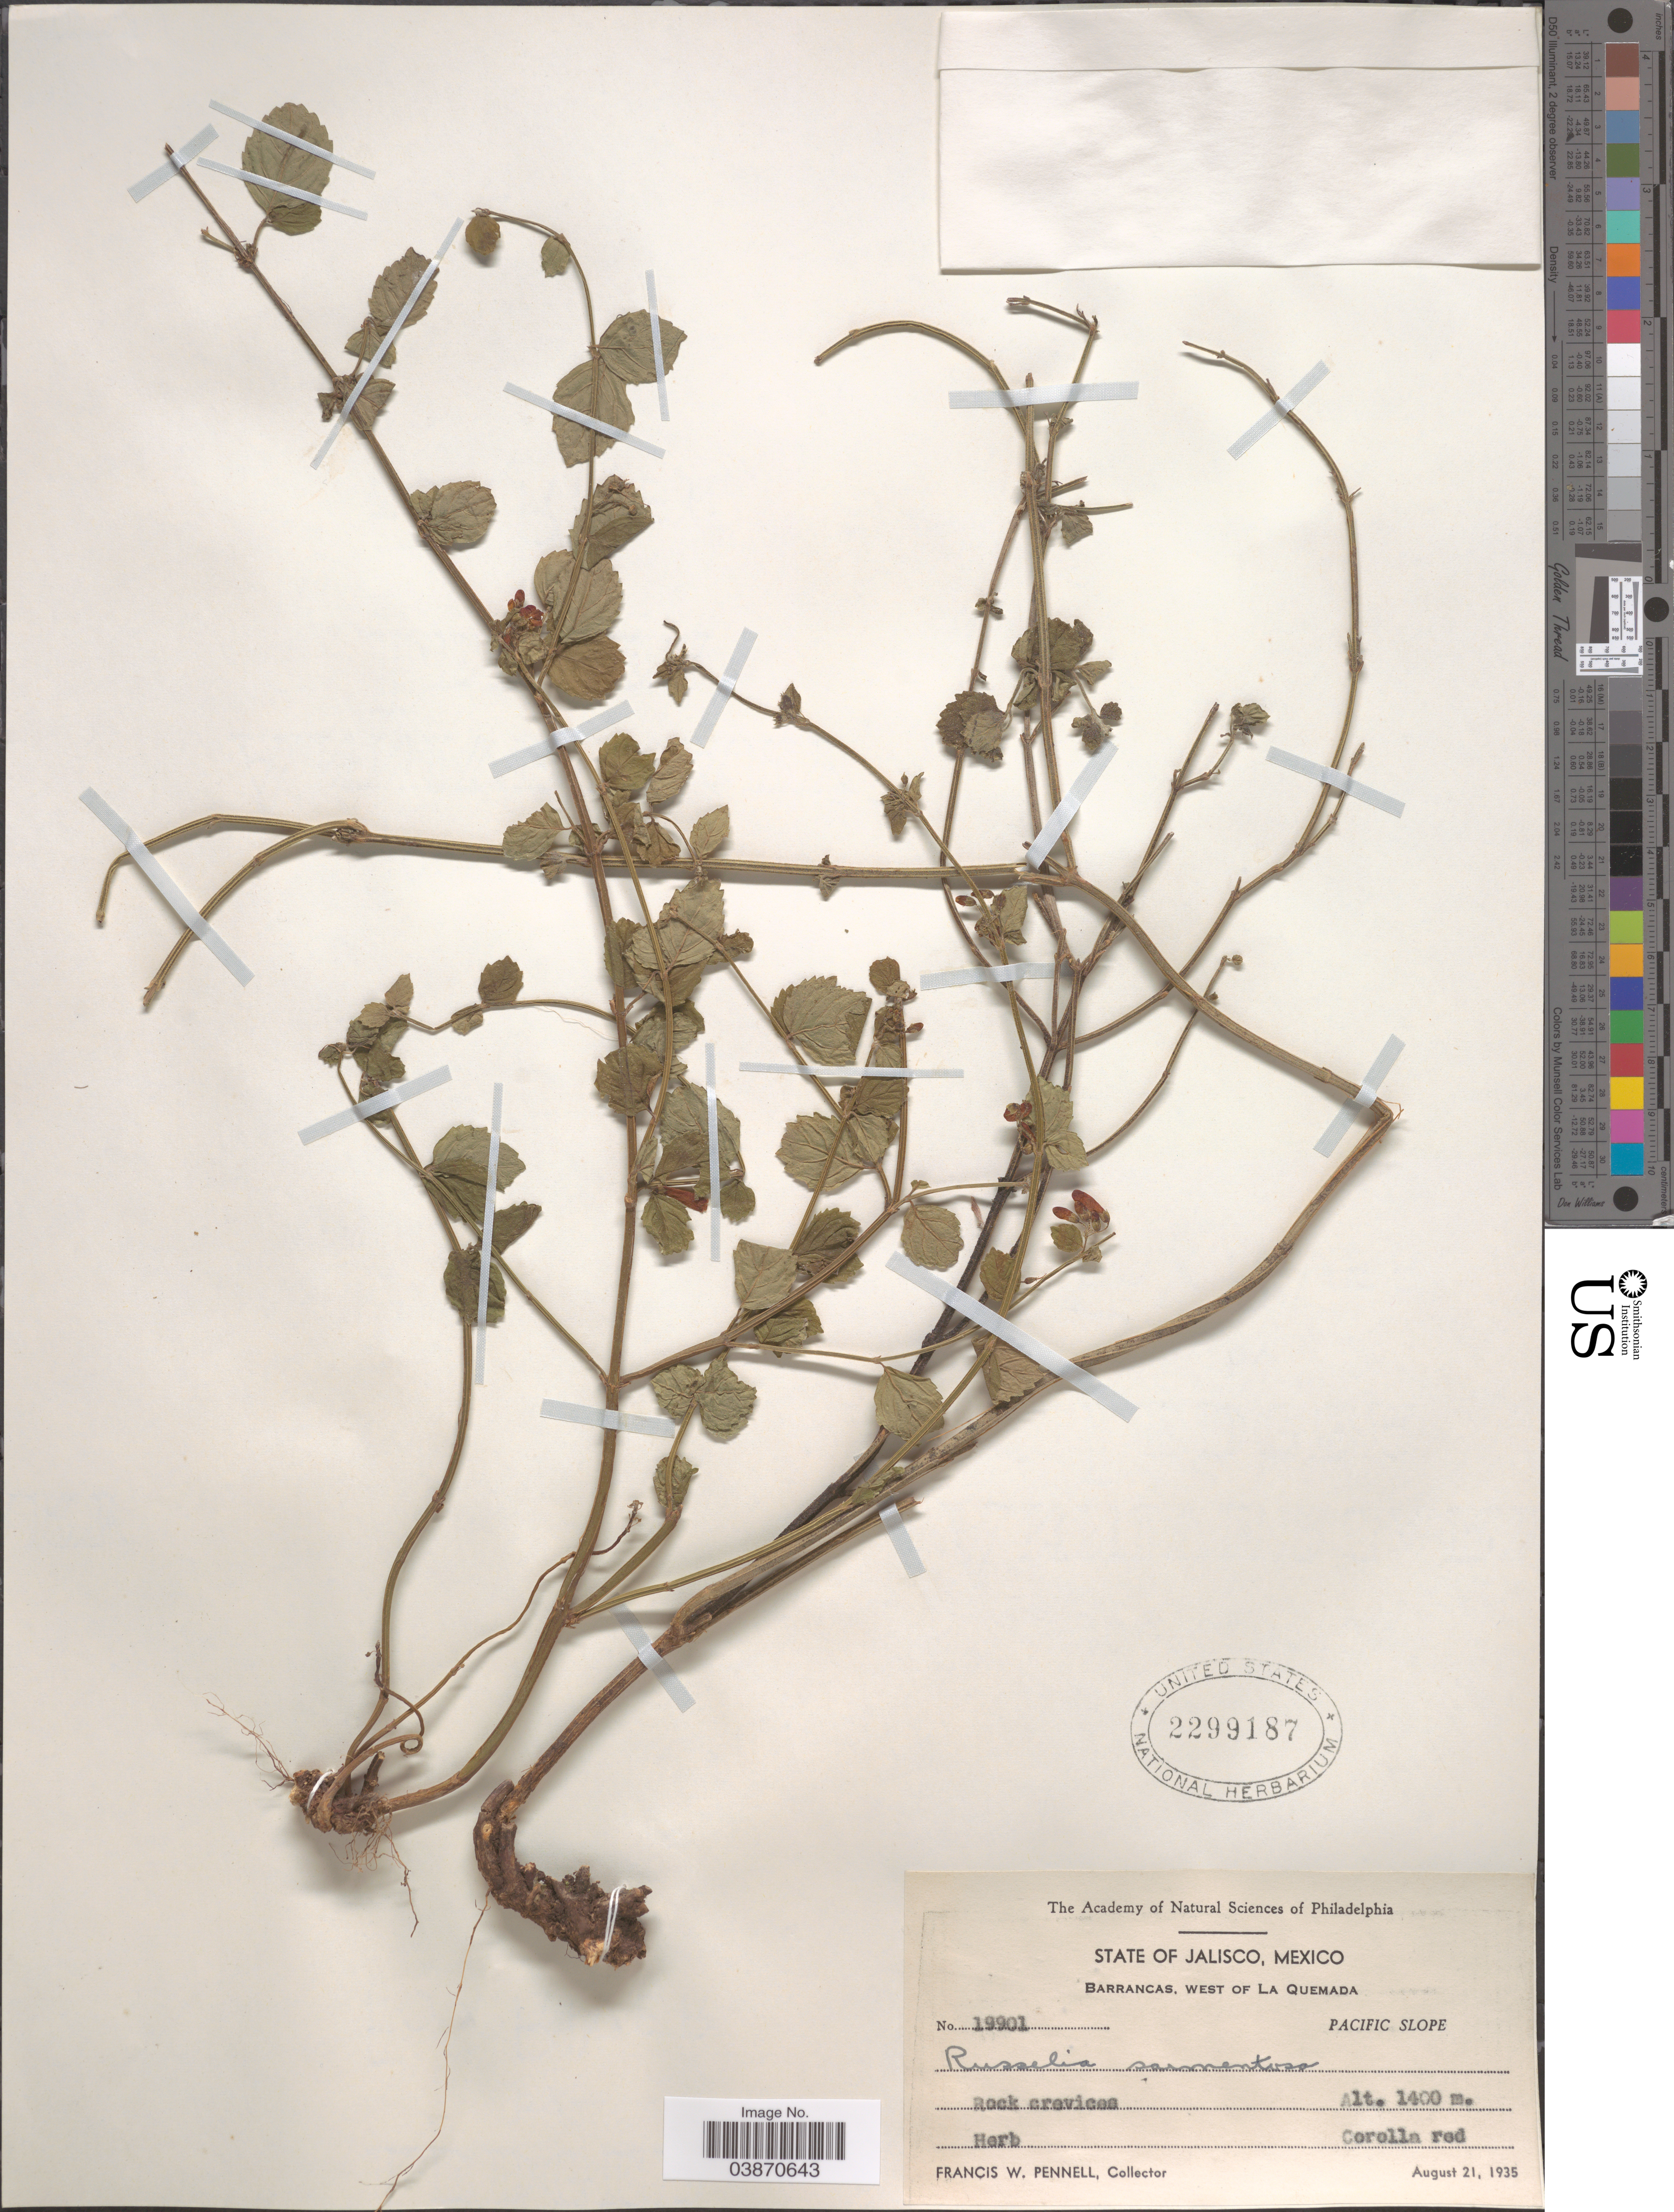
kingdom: Plantae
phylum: Tracheophyta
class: Magnoliopsida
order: Lamiales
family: Plantaginaceae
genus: Russelia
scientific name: Russelia sarmentosa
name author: Jacq.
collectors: F. W. Pennell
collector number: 19901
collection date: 1935-08-21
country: Mexico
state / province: Jalisco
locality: Barrancas, west of La Quemada. Pacific Slope.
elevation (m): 1400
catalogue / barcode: US 2299187